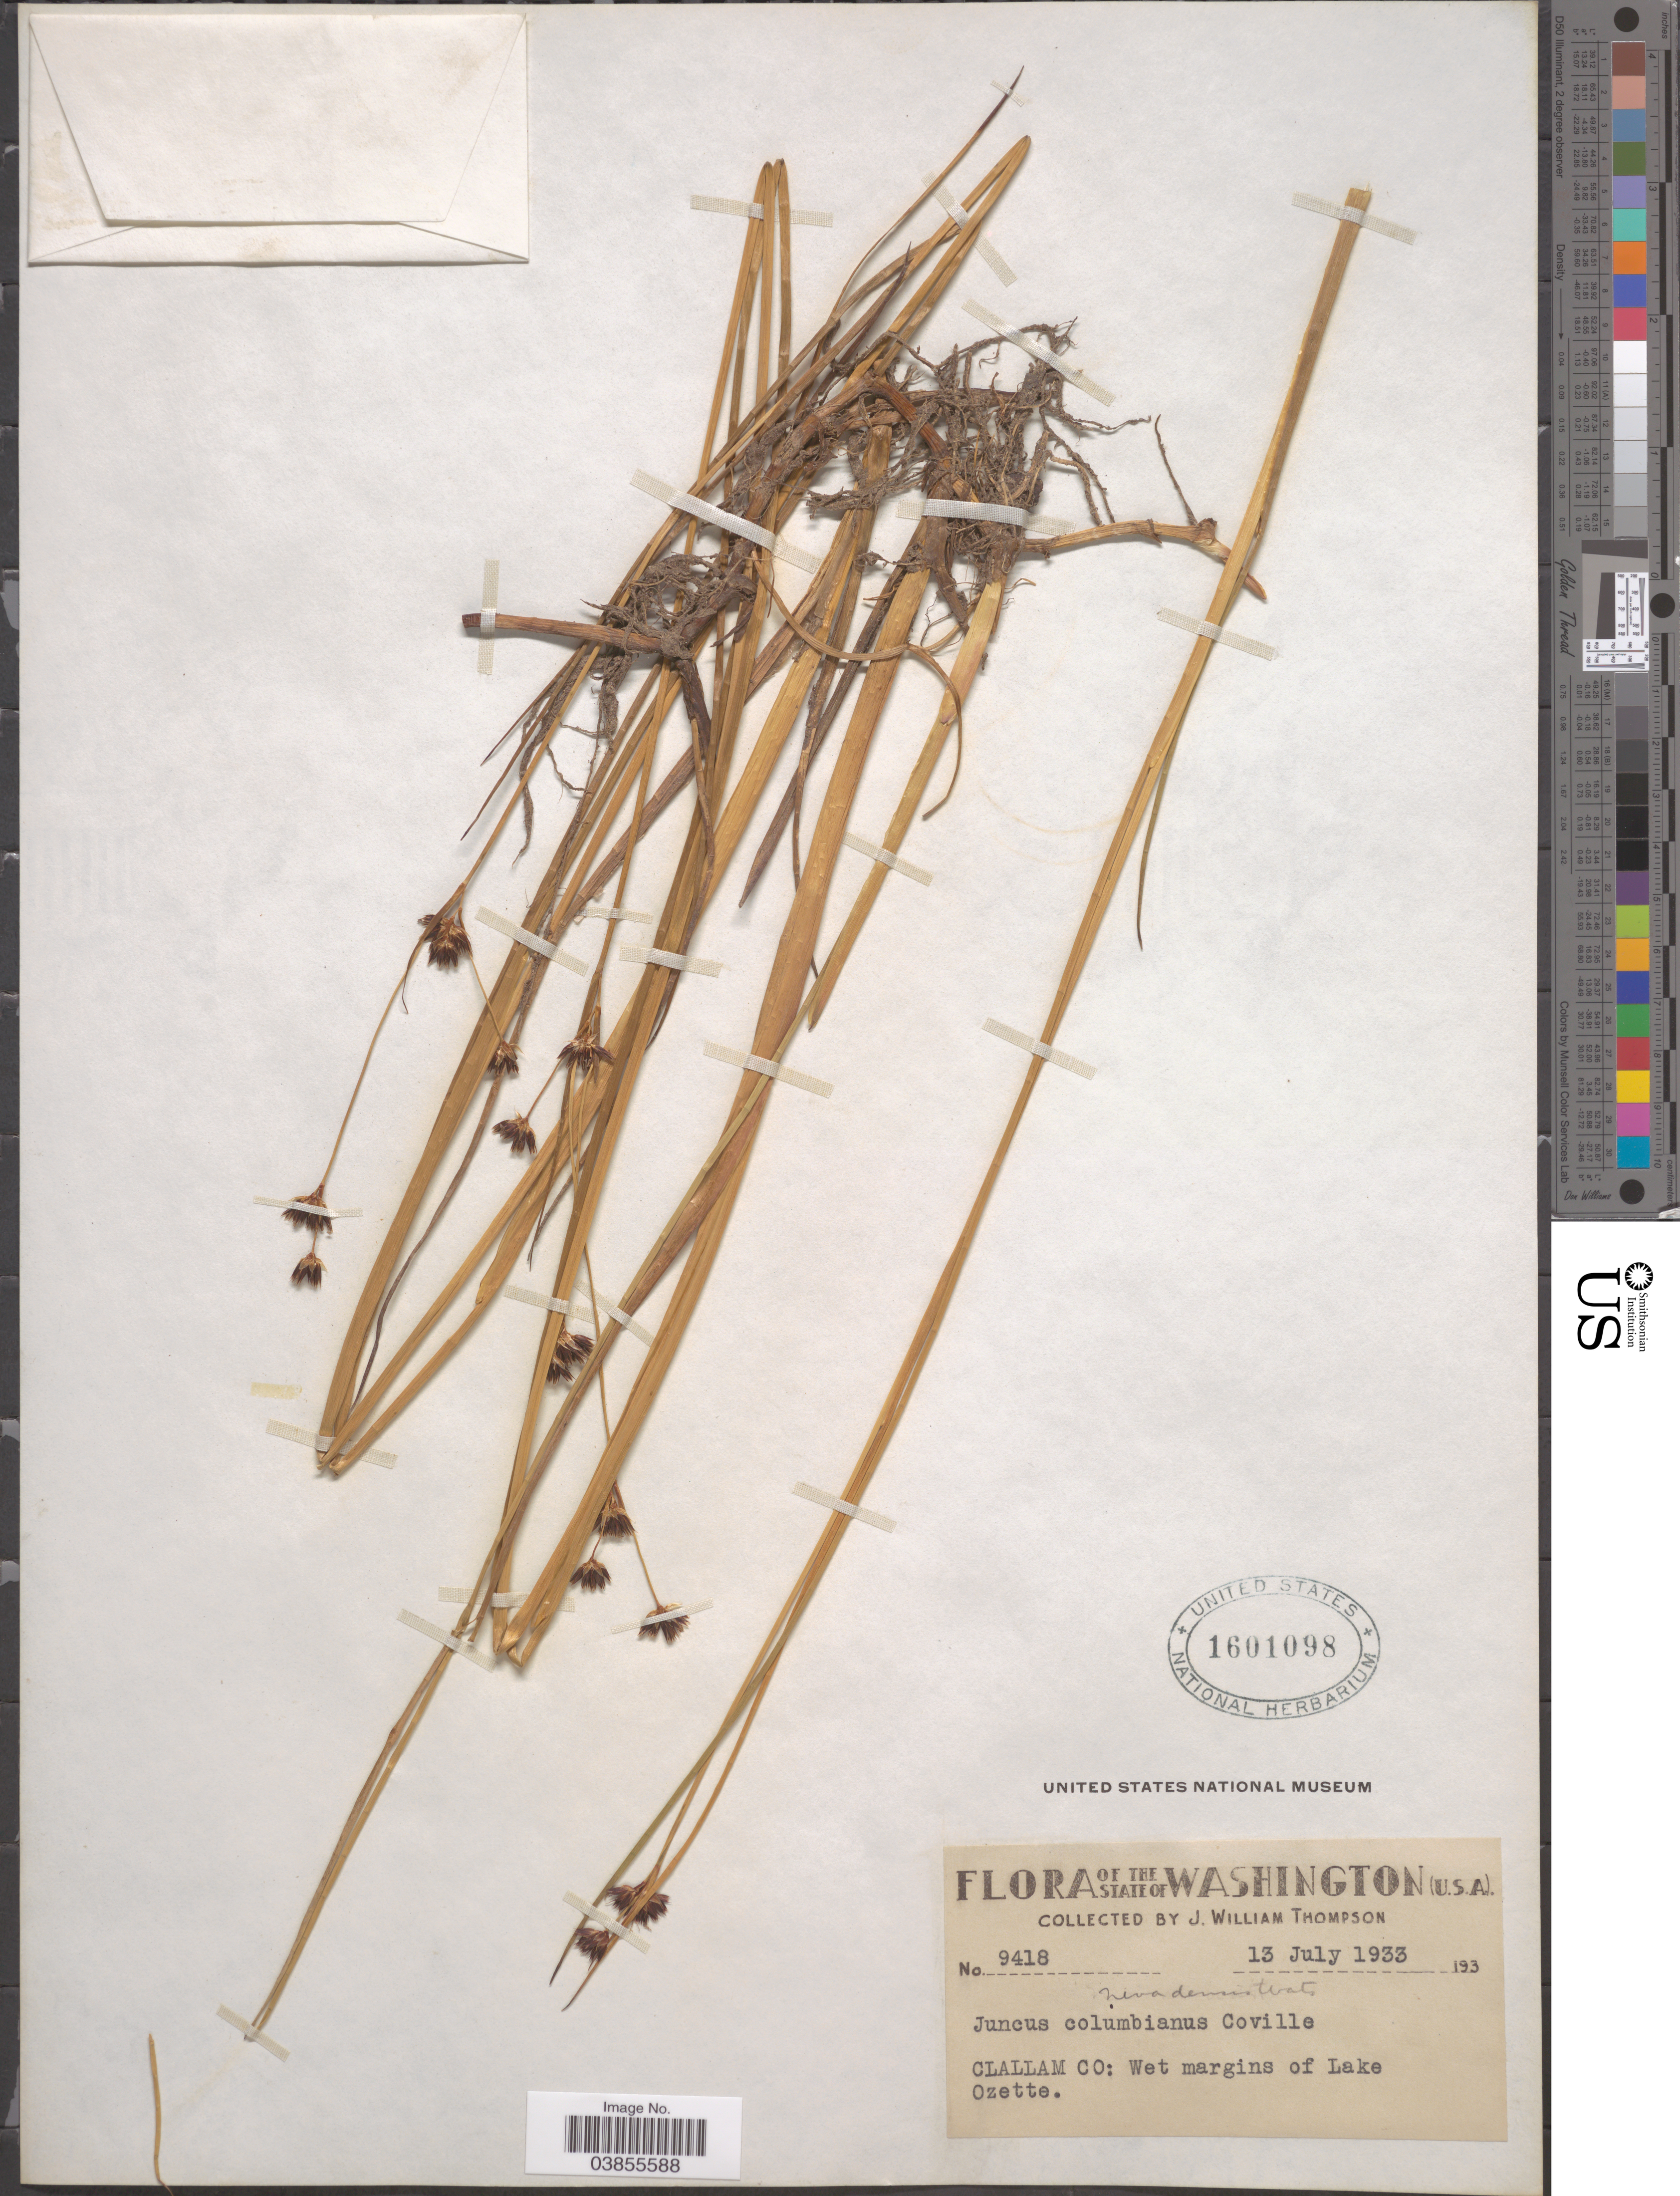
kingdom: Plantae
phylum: Tracheophyta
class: Liliopsida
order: Poales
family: Juncaceae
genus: Juncus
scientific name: Juncus nevadensis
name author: S. Watson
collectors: J. W. Thompson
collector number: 9418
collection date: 1933-07-13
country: United States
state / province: Washington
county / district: Clallam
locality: Clallam Co: Wet margins of Lake Ozette.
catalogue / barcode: US 1601098